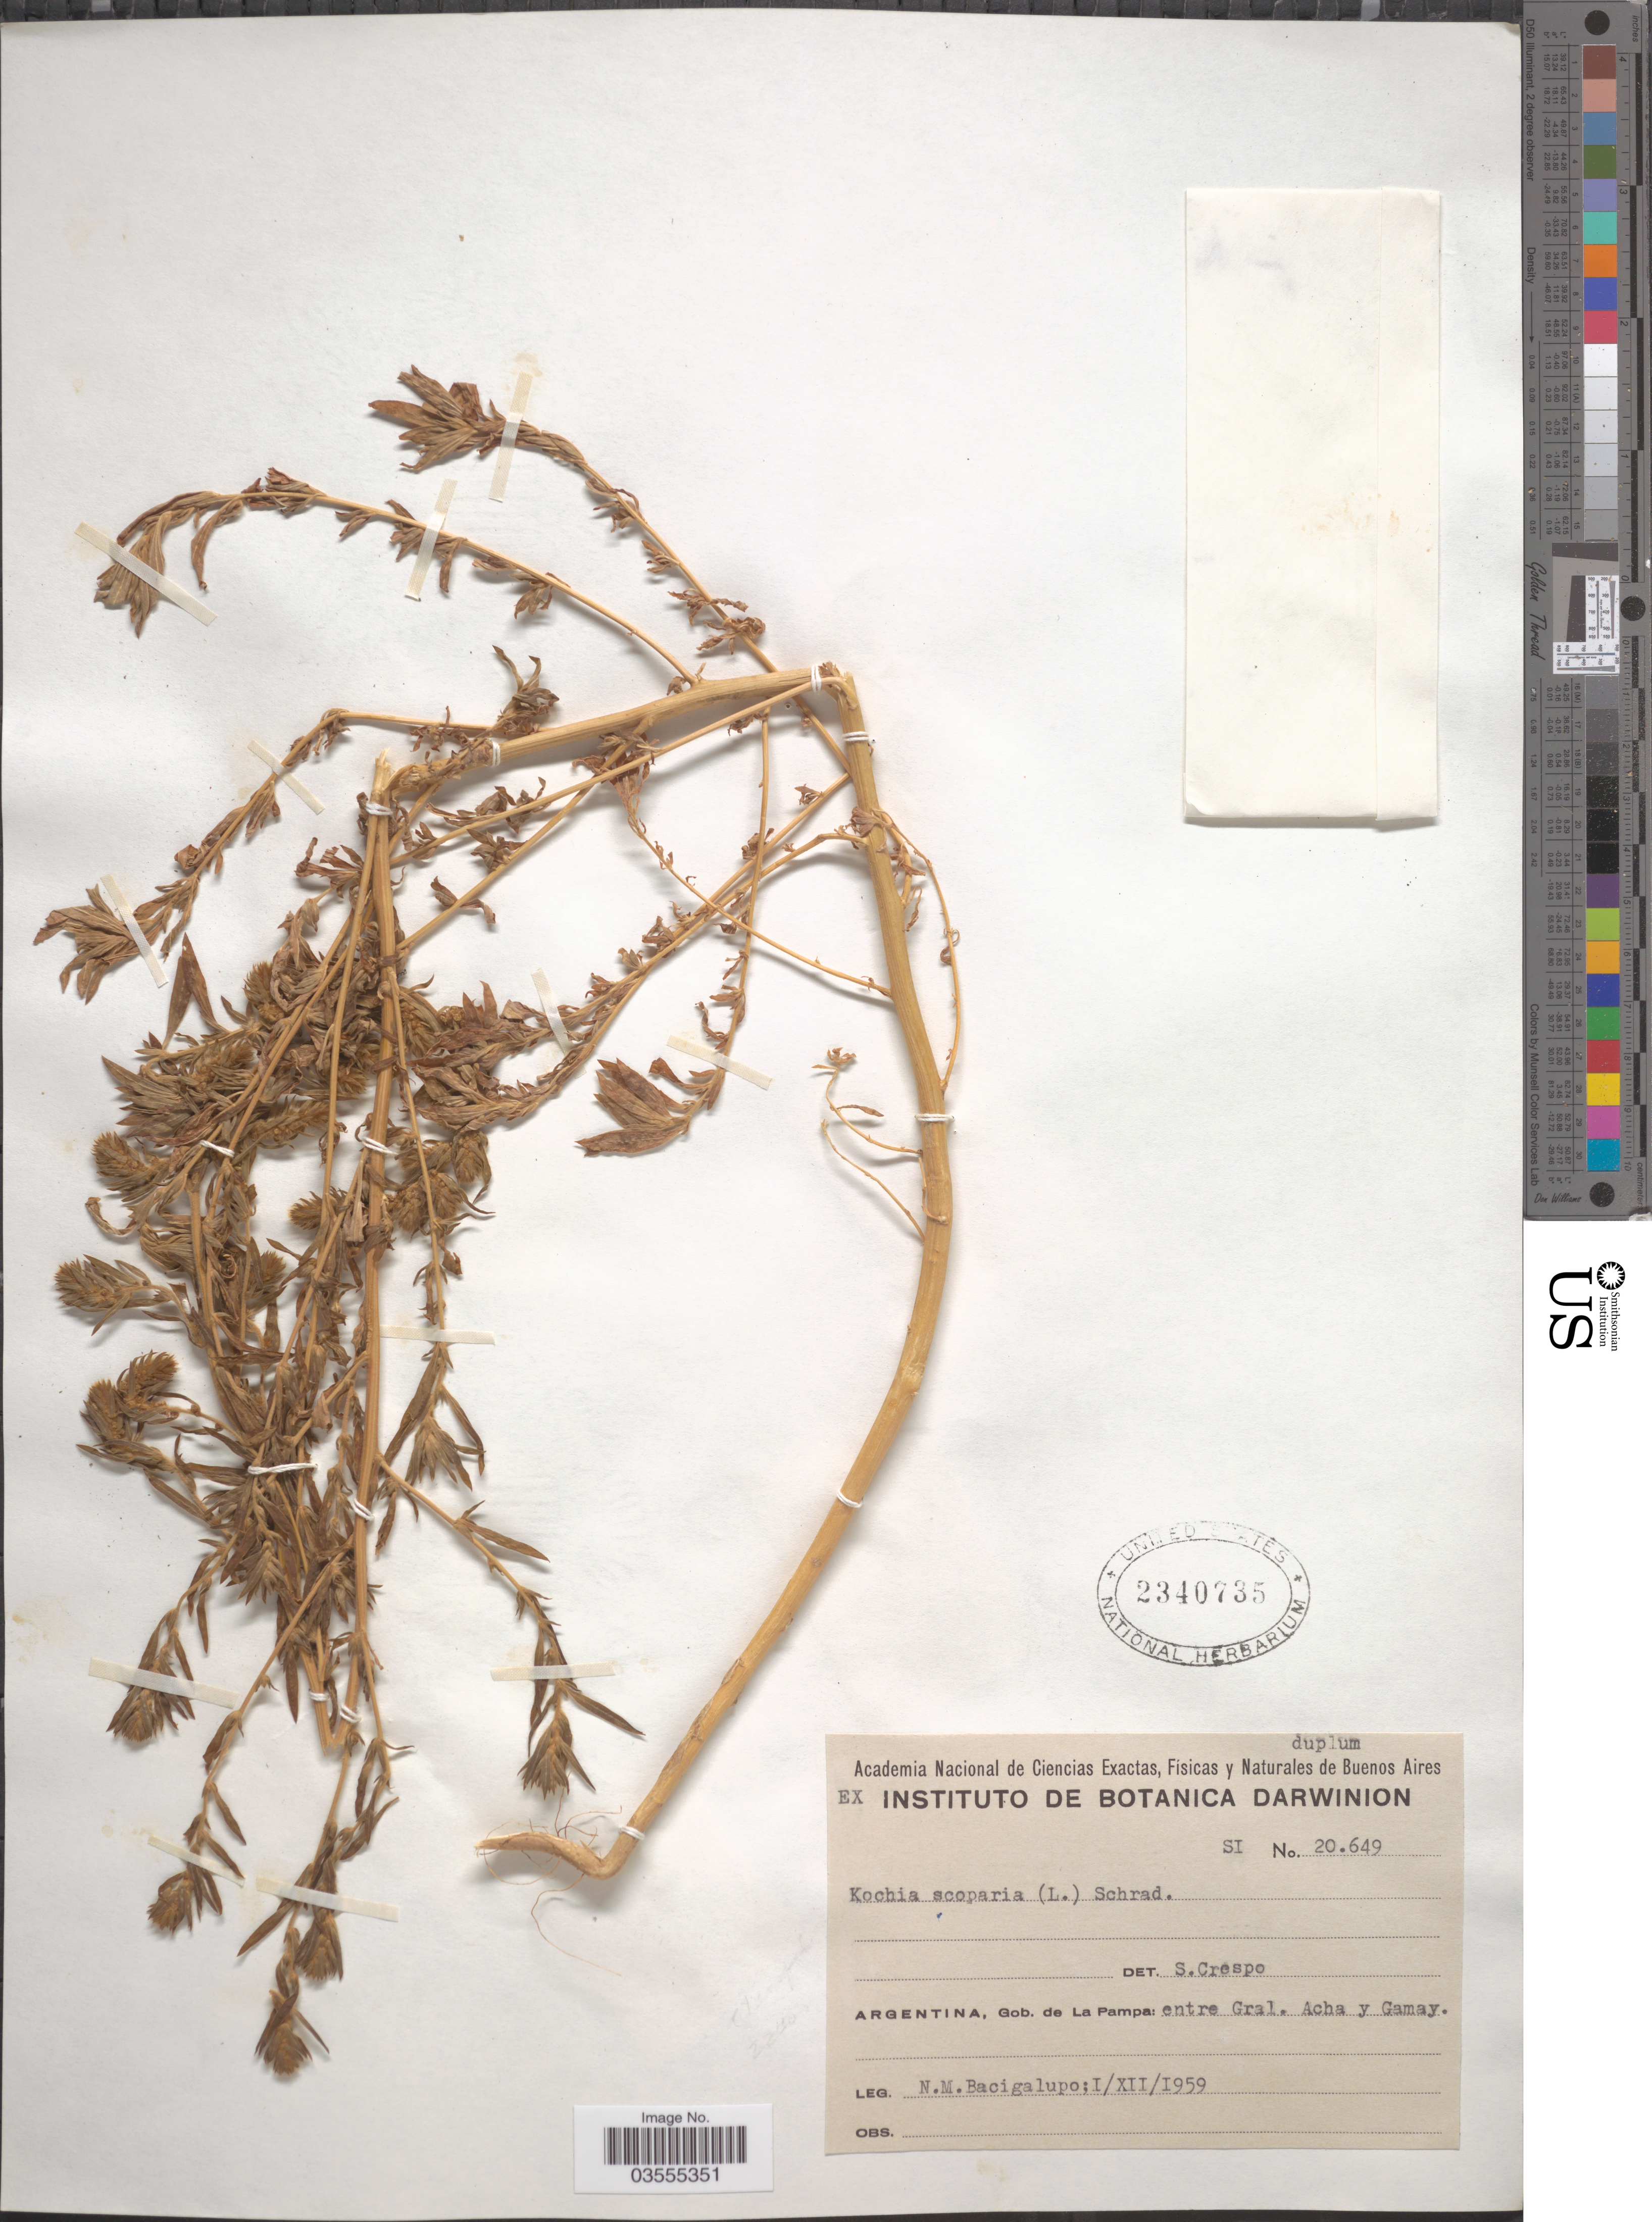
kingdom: Plantae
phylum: Tracheophyta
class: Magnoliopsida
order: Caryophyllales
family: Amaranthaceae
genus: Bassia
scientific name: Bassia scoparia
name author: (L.) Voss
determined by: U.S. National Herbarium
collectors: N. M. Bacigalupo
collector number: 20649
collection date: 1959-12-01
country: Argentina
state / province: La Pampa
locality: Gob. de La Pampa: entre Gral. Acha y Gamay.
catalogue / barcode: US 2340735